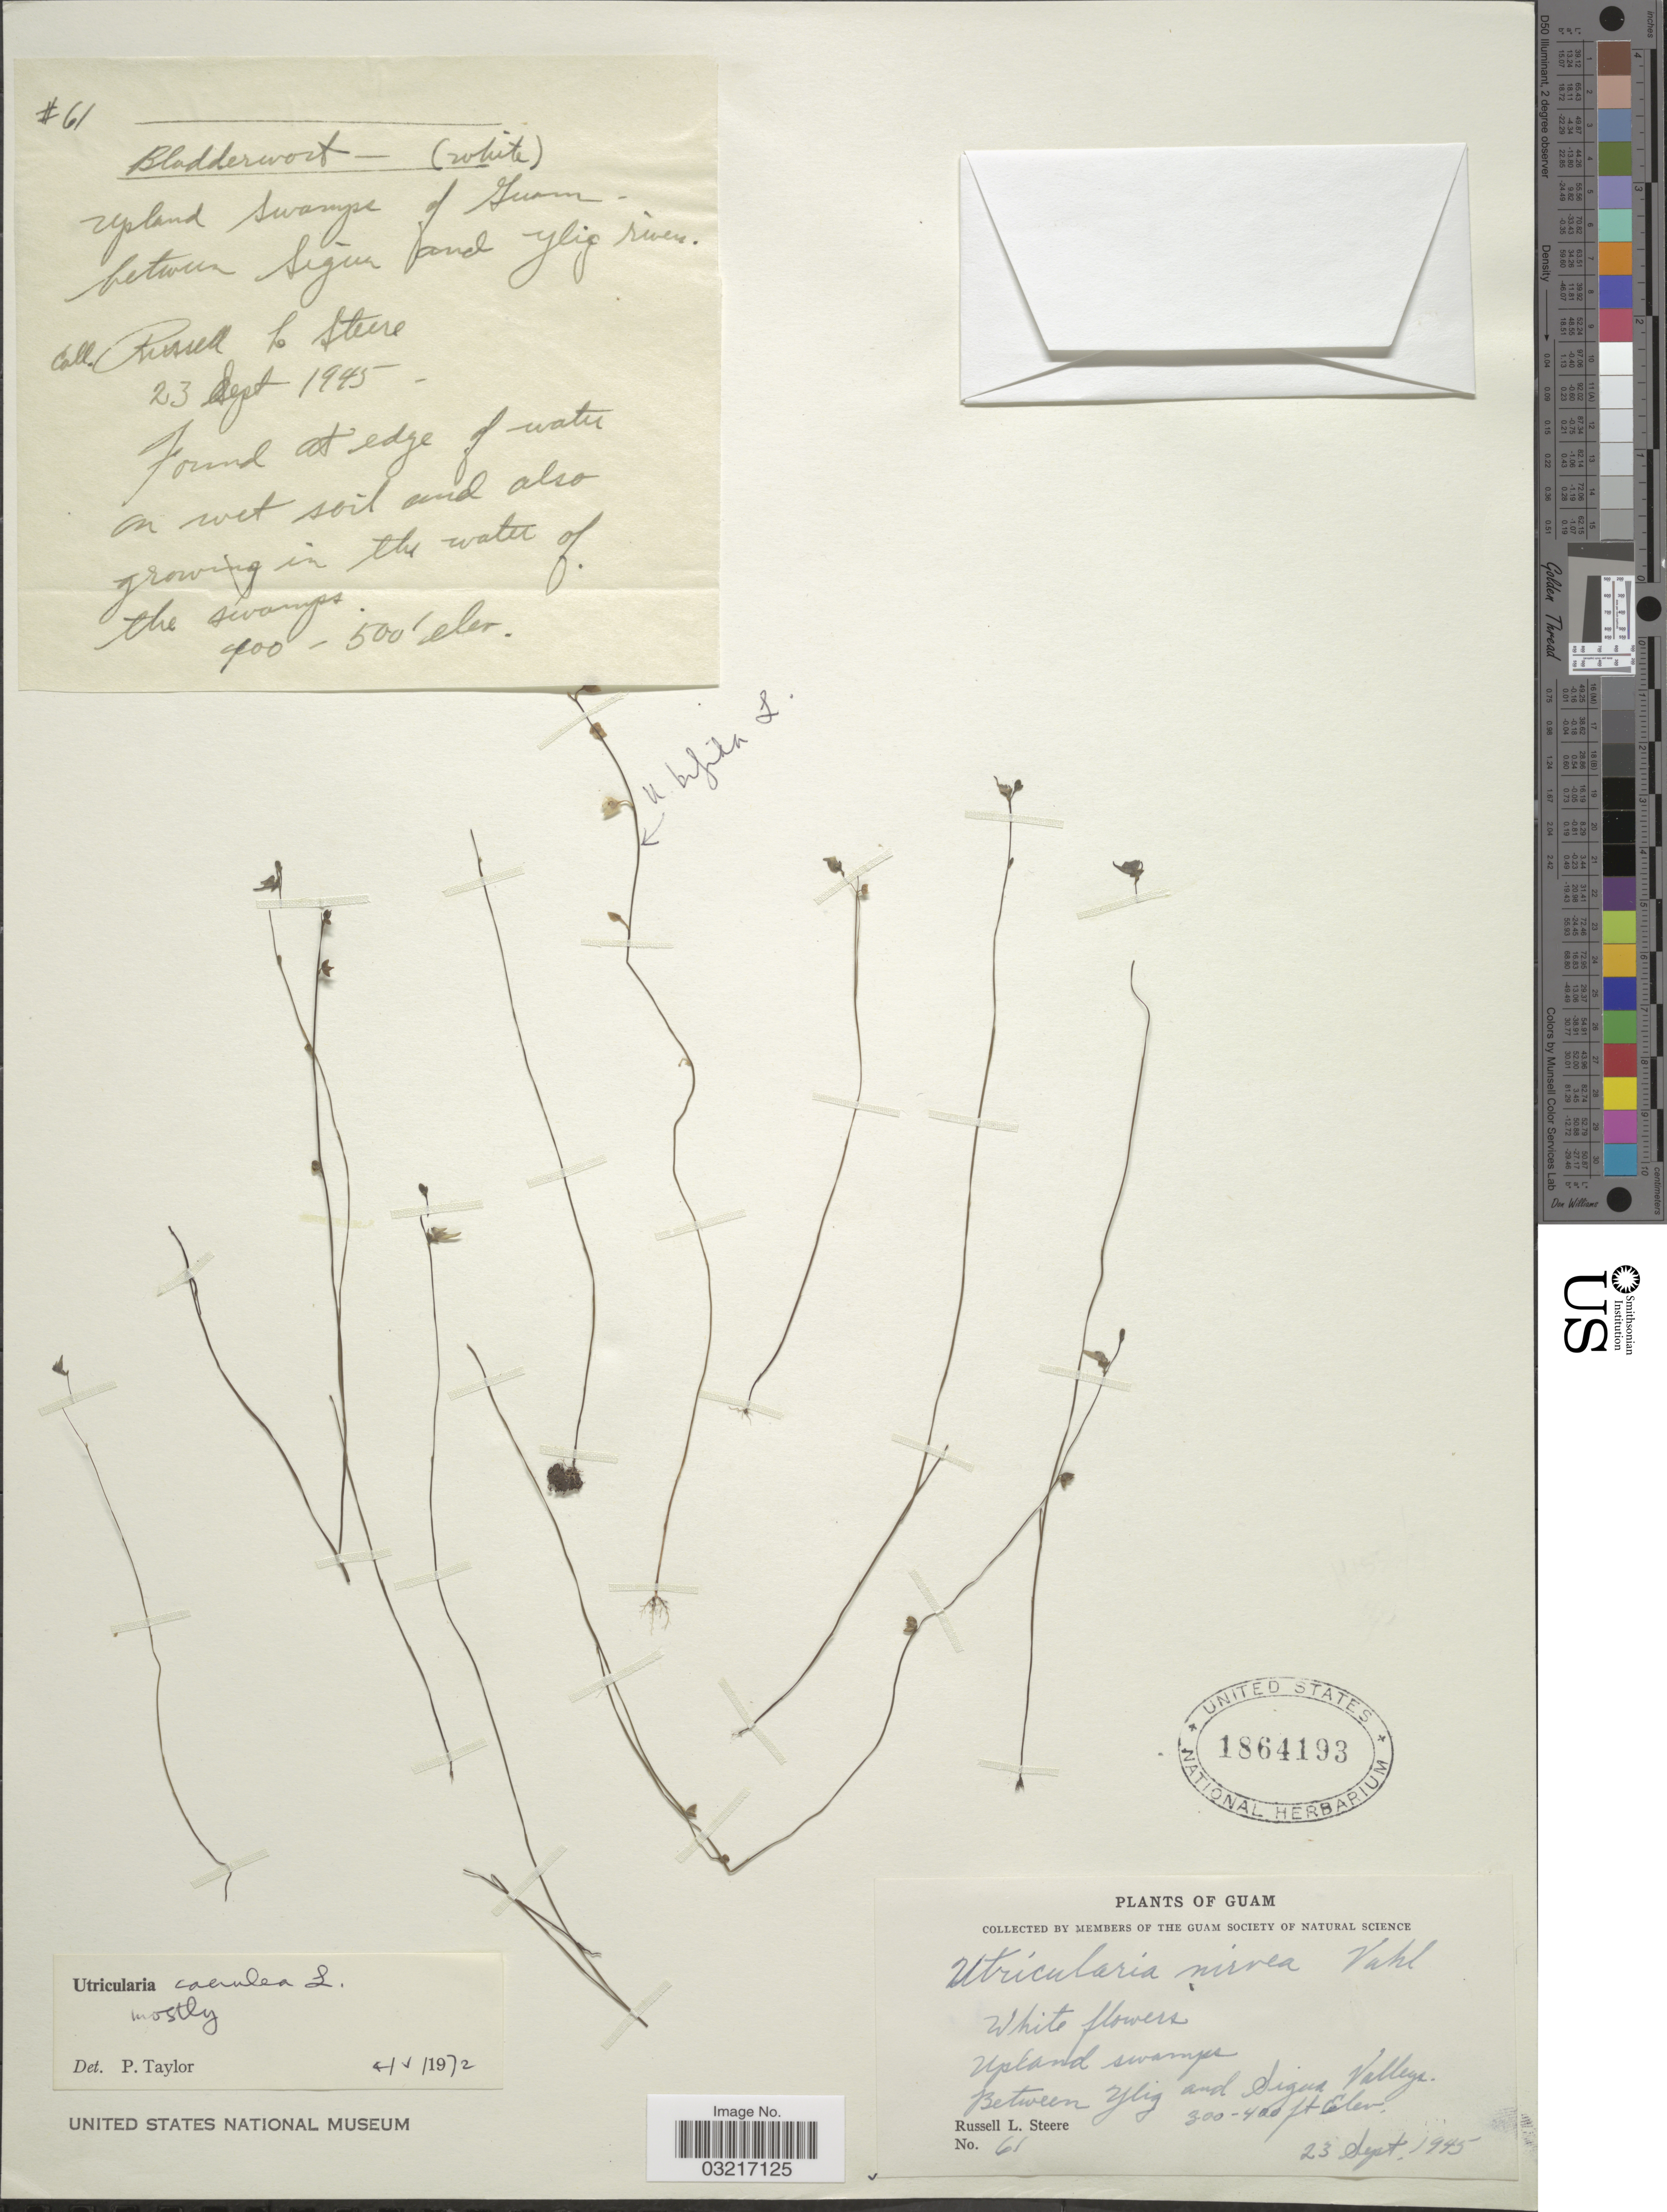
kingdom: Plantae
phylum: Tracheophyta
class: Magnoliopsida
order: Lamiales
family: Lentibulariaceae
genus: Utricularia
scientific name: Utricularia caerulea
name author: L.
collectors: R. L. Steere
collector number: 61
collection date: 1945-09-23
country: Guam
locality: Between Ylig and Sigua Valleys.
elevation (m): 91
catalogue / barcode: US 1864193